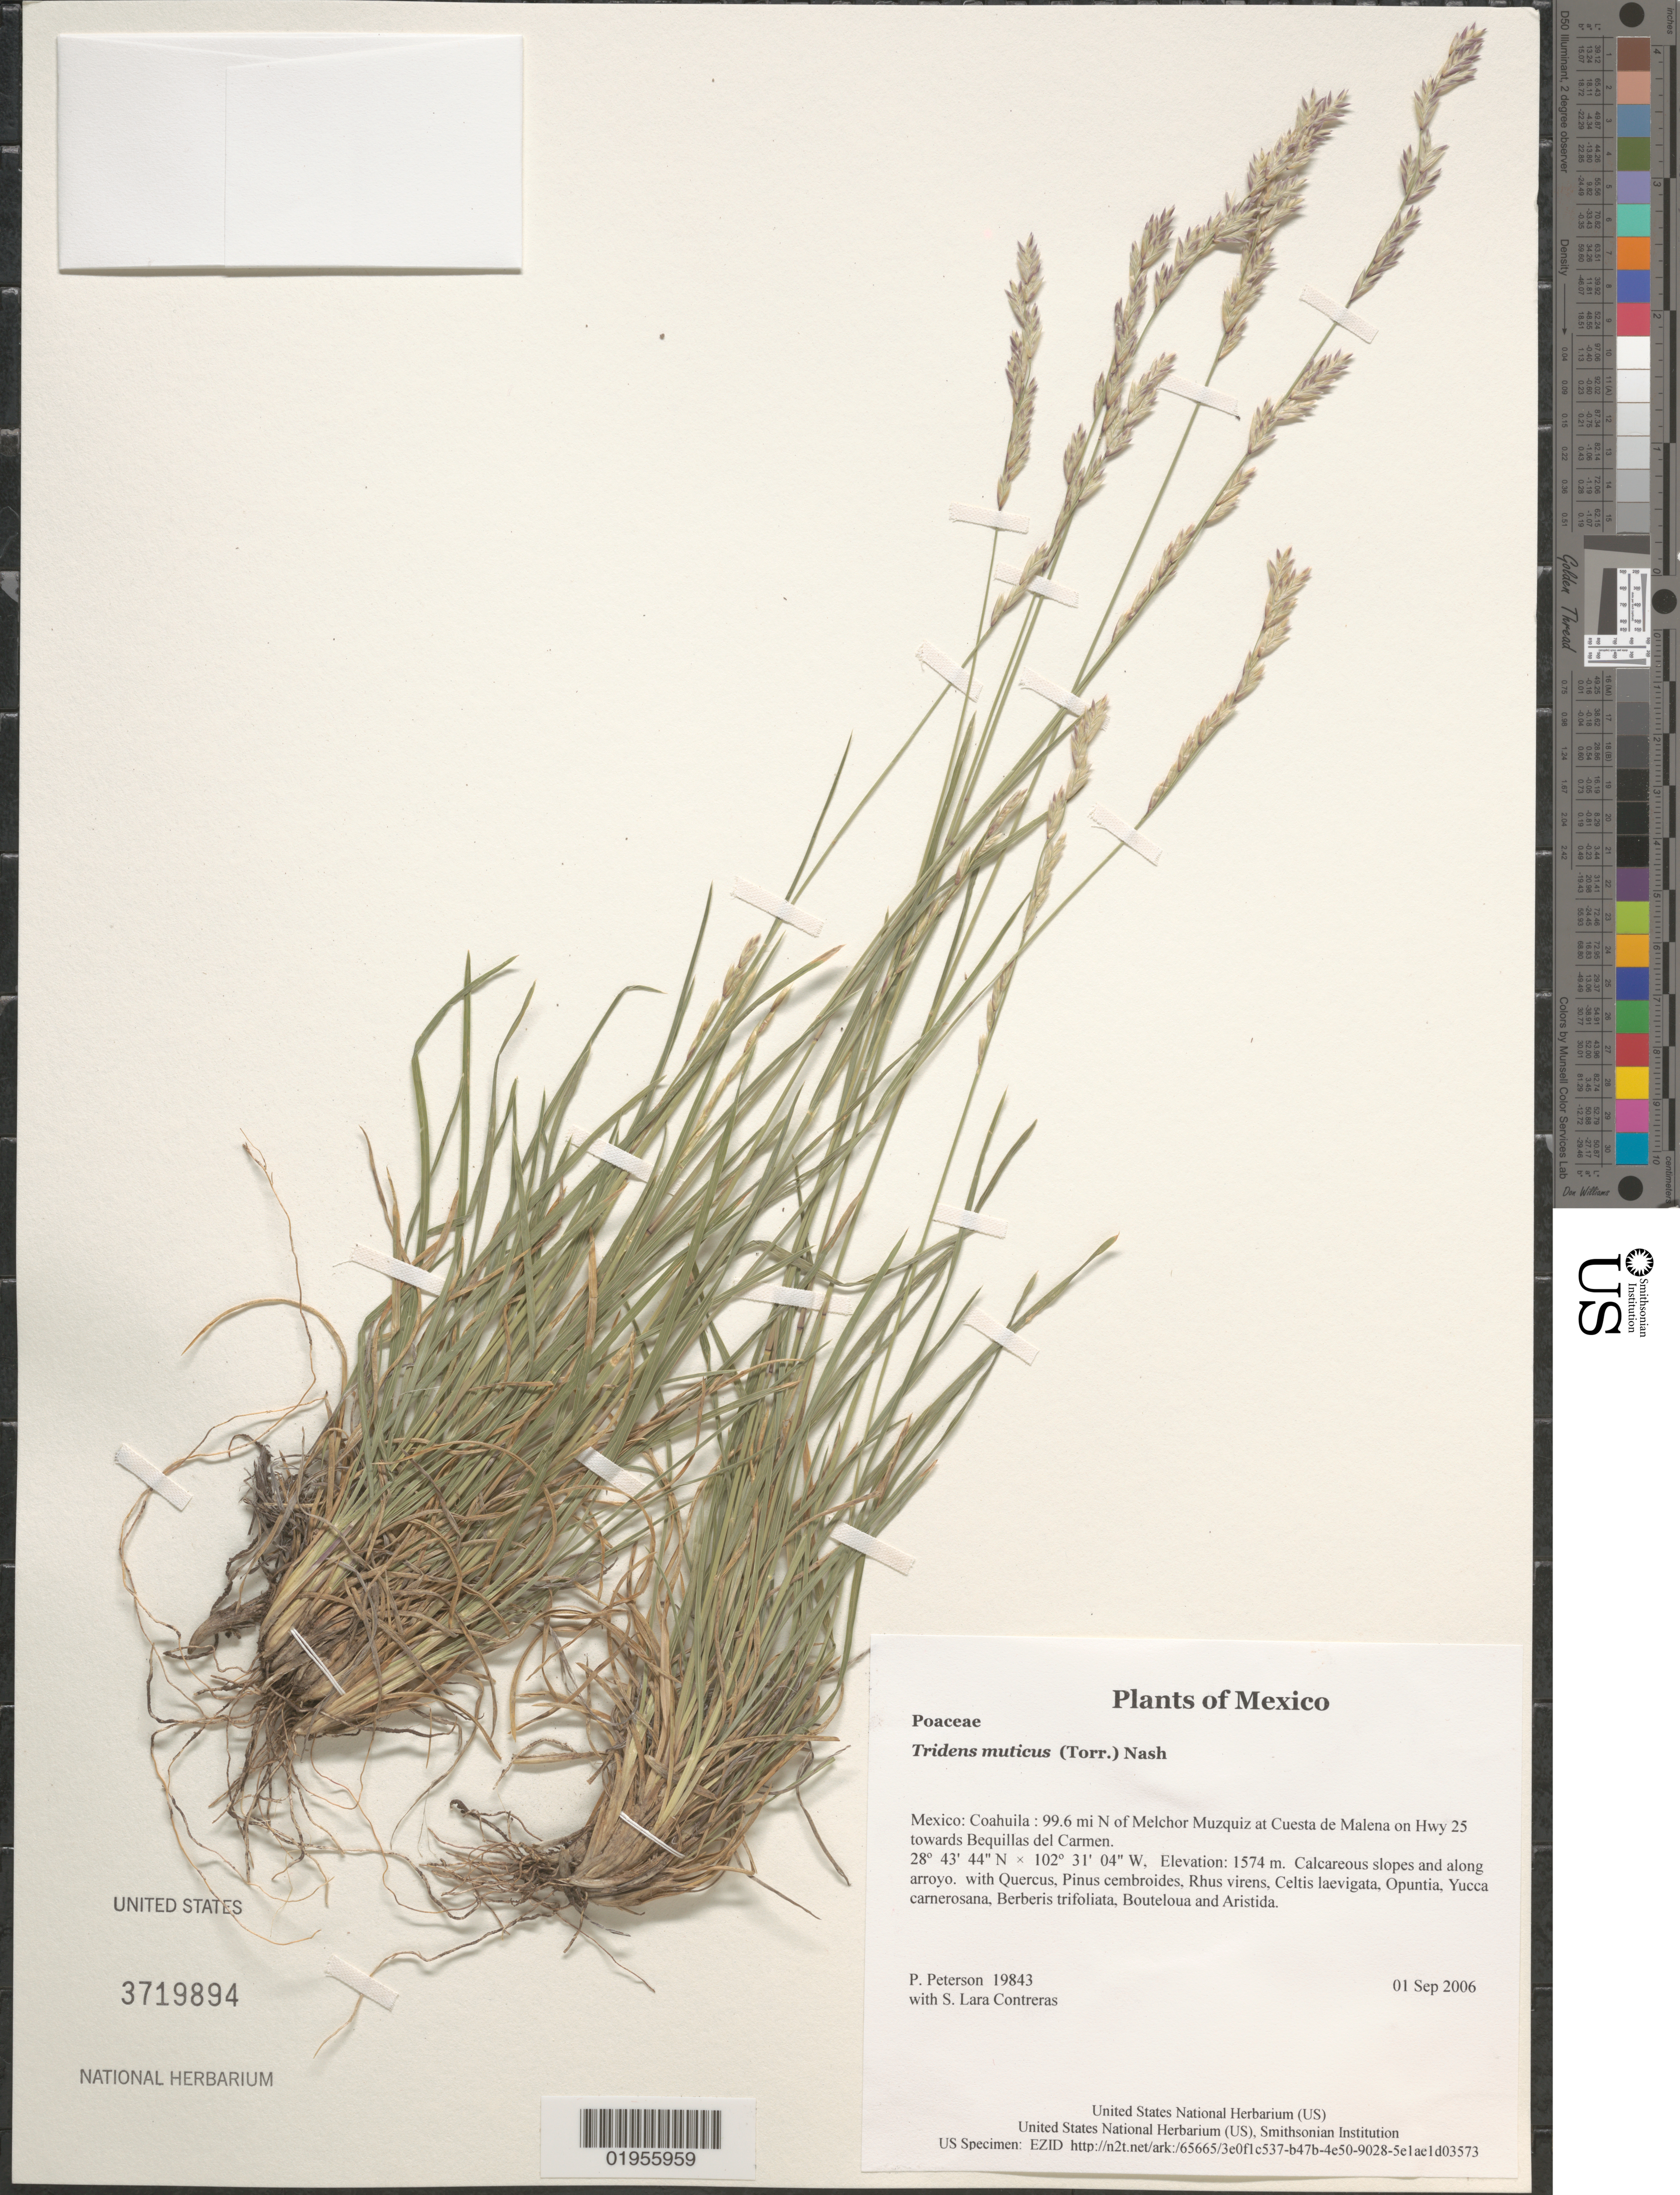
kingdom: Plantae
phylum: Tracheophyta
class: Liliopsida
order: Poales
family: Poaceae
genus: Tridens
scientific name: Tridens muticus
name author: (Torr.) Nash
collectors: P. M. Peterson & S. Lara Contreras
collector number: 19843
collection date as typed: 01 Sep 2006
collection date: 2006-09-01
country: Mexico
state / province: Coahuila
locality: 99.6 mi N of Melchor Muzquiz at Cuesta de Malena on Hwy 25 towards Bequillas del Carmen.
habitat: Calcareous slopes and along arroyo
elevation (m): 1574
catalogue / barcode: US 3719894